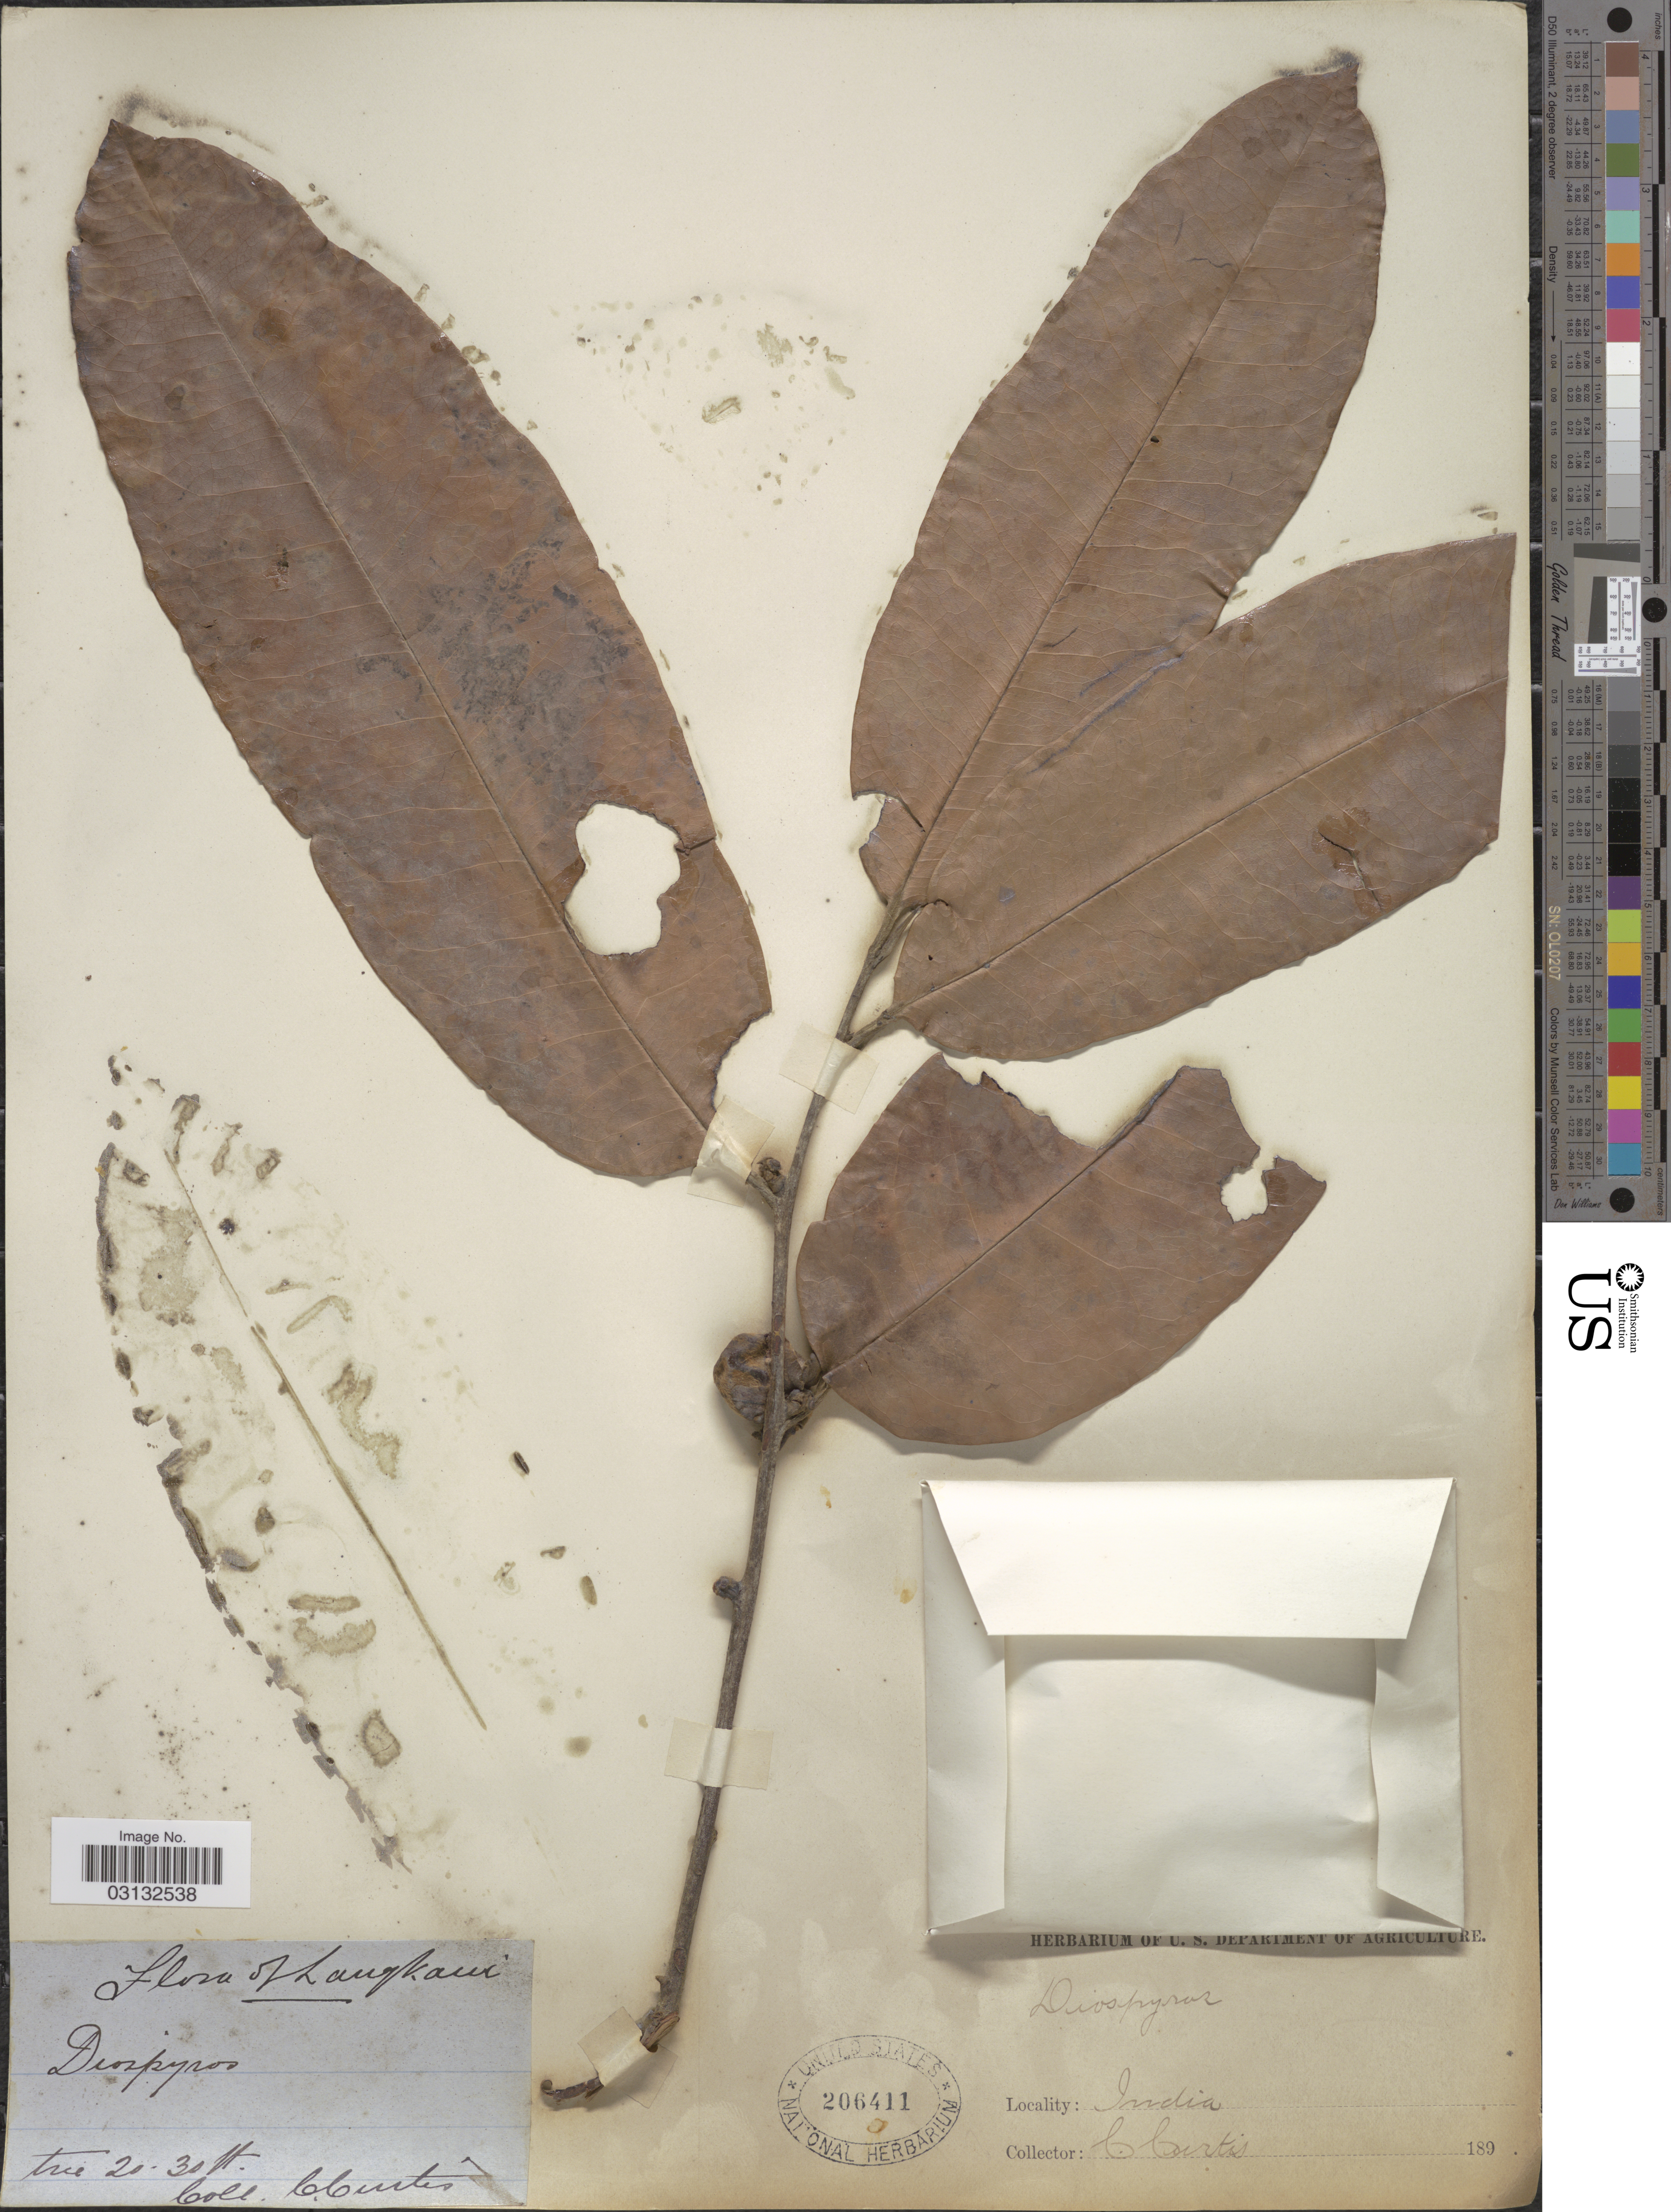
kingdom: Plantae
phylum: Tracheophyta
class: Magnoliopsida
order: Ericales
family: Ebenaceae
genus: Diospyros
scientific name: Diospyros sp.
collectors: C. Curtis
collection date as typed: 189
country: Malaysia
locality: Langkawi.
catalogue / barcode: US 206411